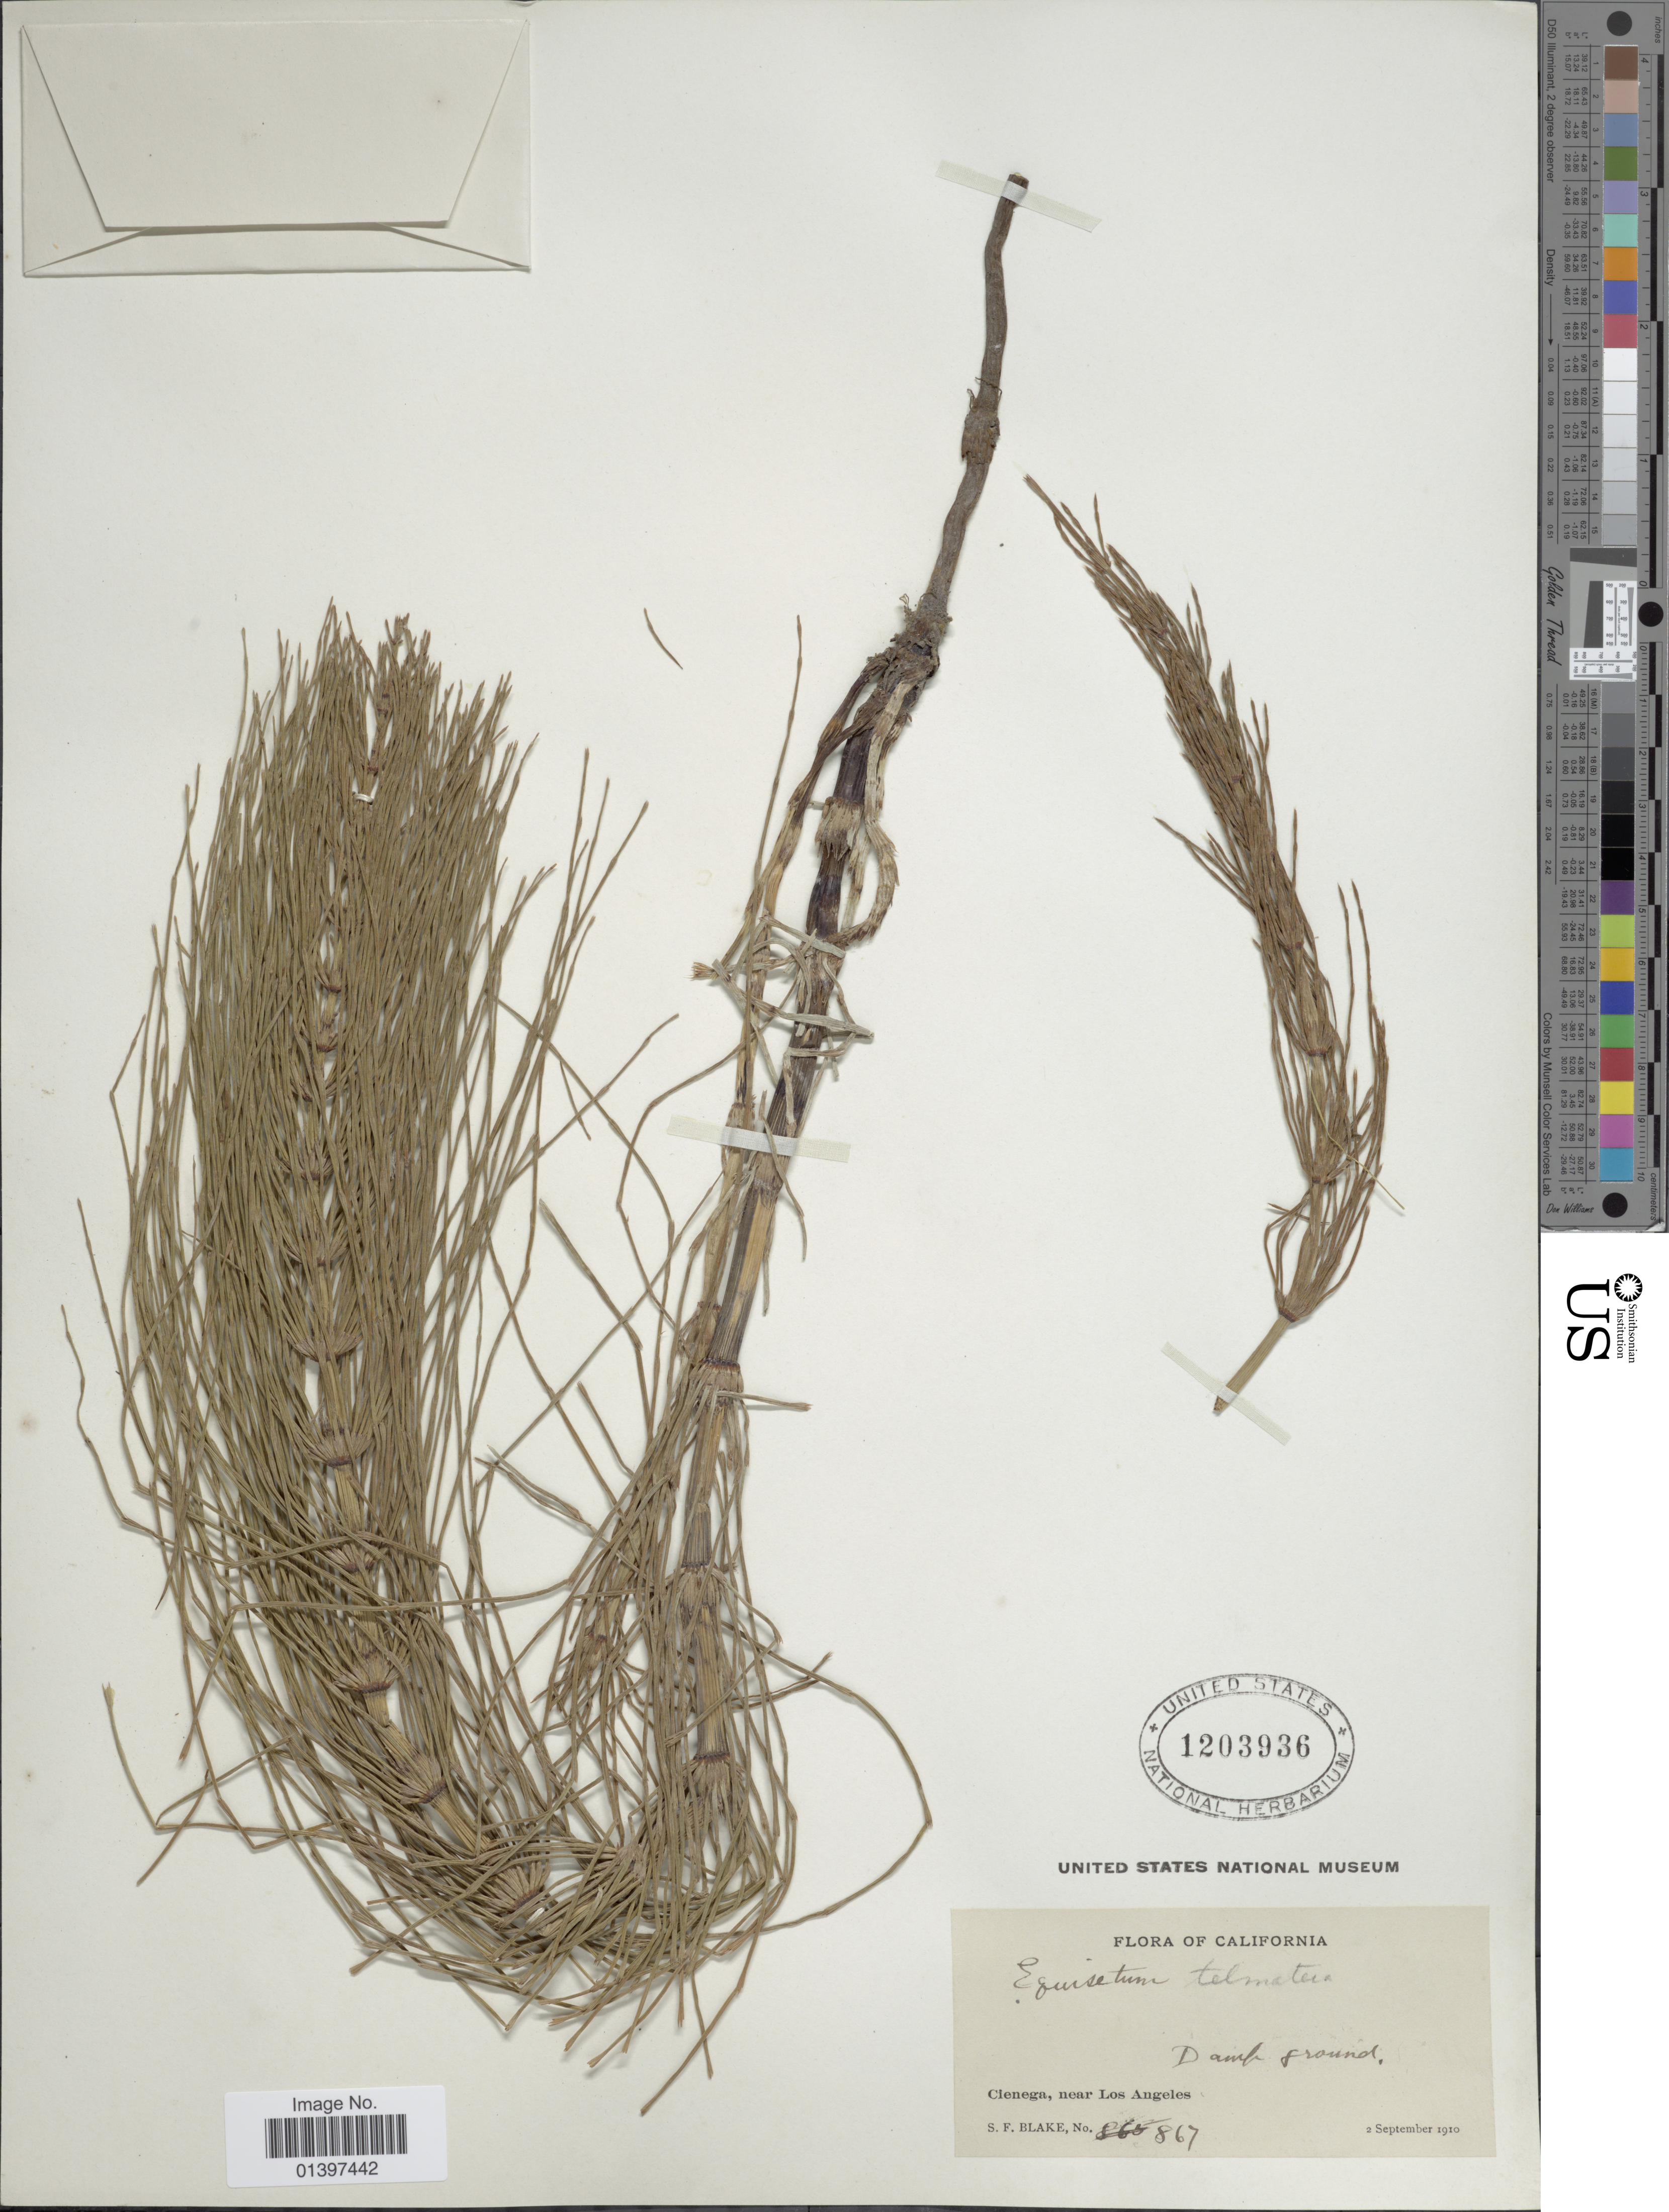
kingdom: Plantae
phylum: Tracheophyta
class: Polypodiopsida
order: Equisetales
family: Equisetaceae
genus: Equisetum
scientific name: Equisetum telmateia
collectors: S. Blake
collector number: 867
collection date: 1910-09-02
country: United States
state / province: California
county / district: Los Angeles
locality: Damp ground, Cienega near Los Angeles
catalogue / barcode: US 1203936